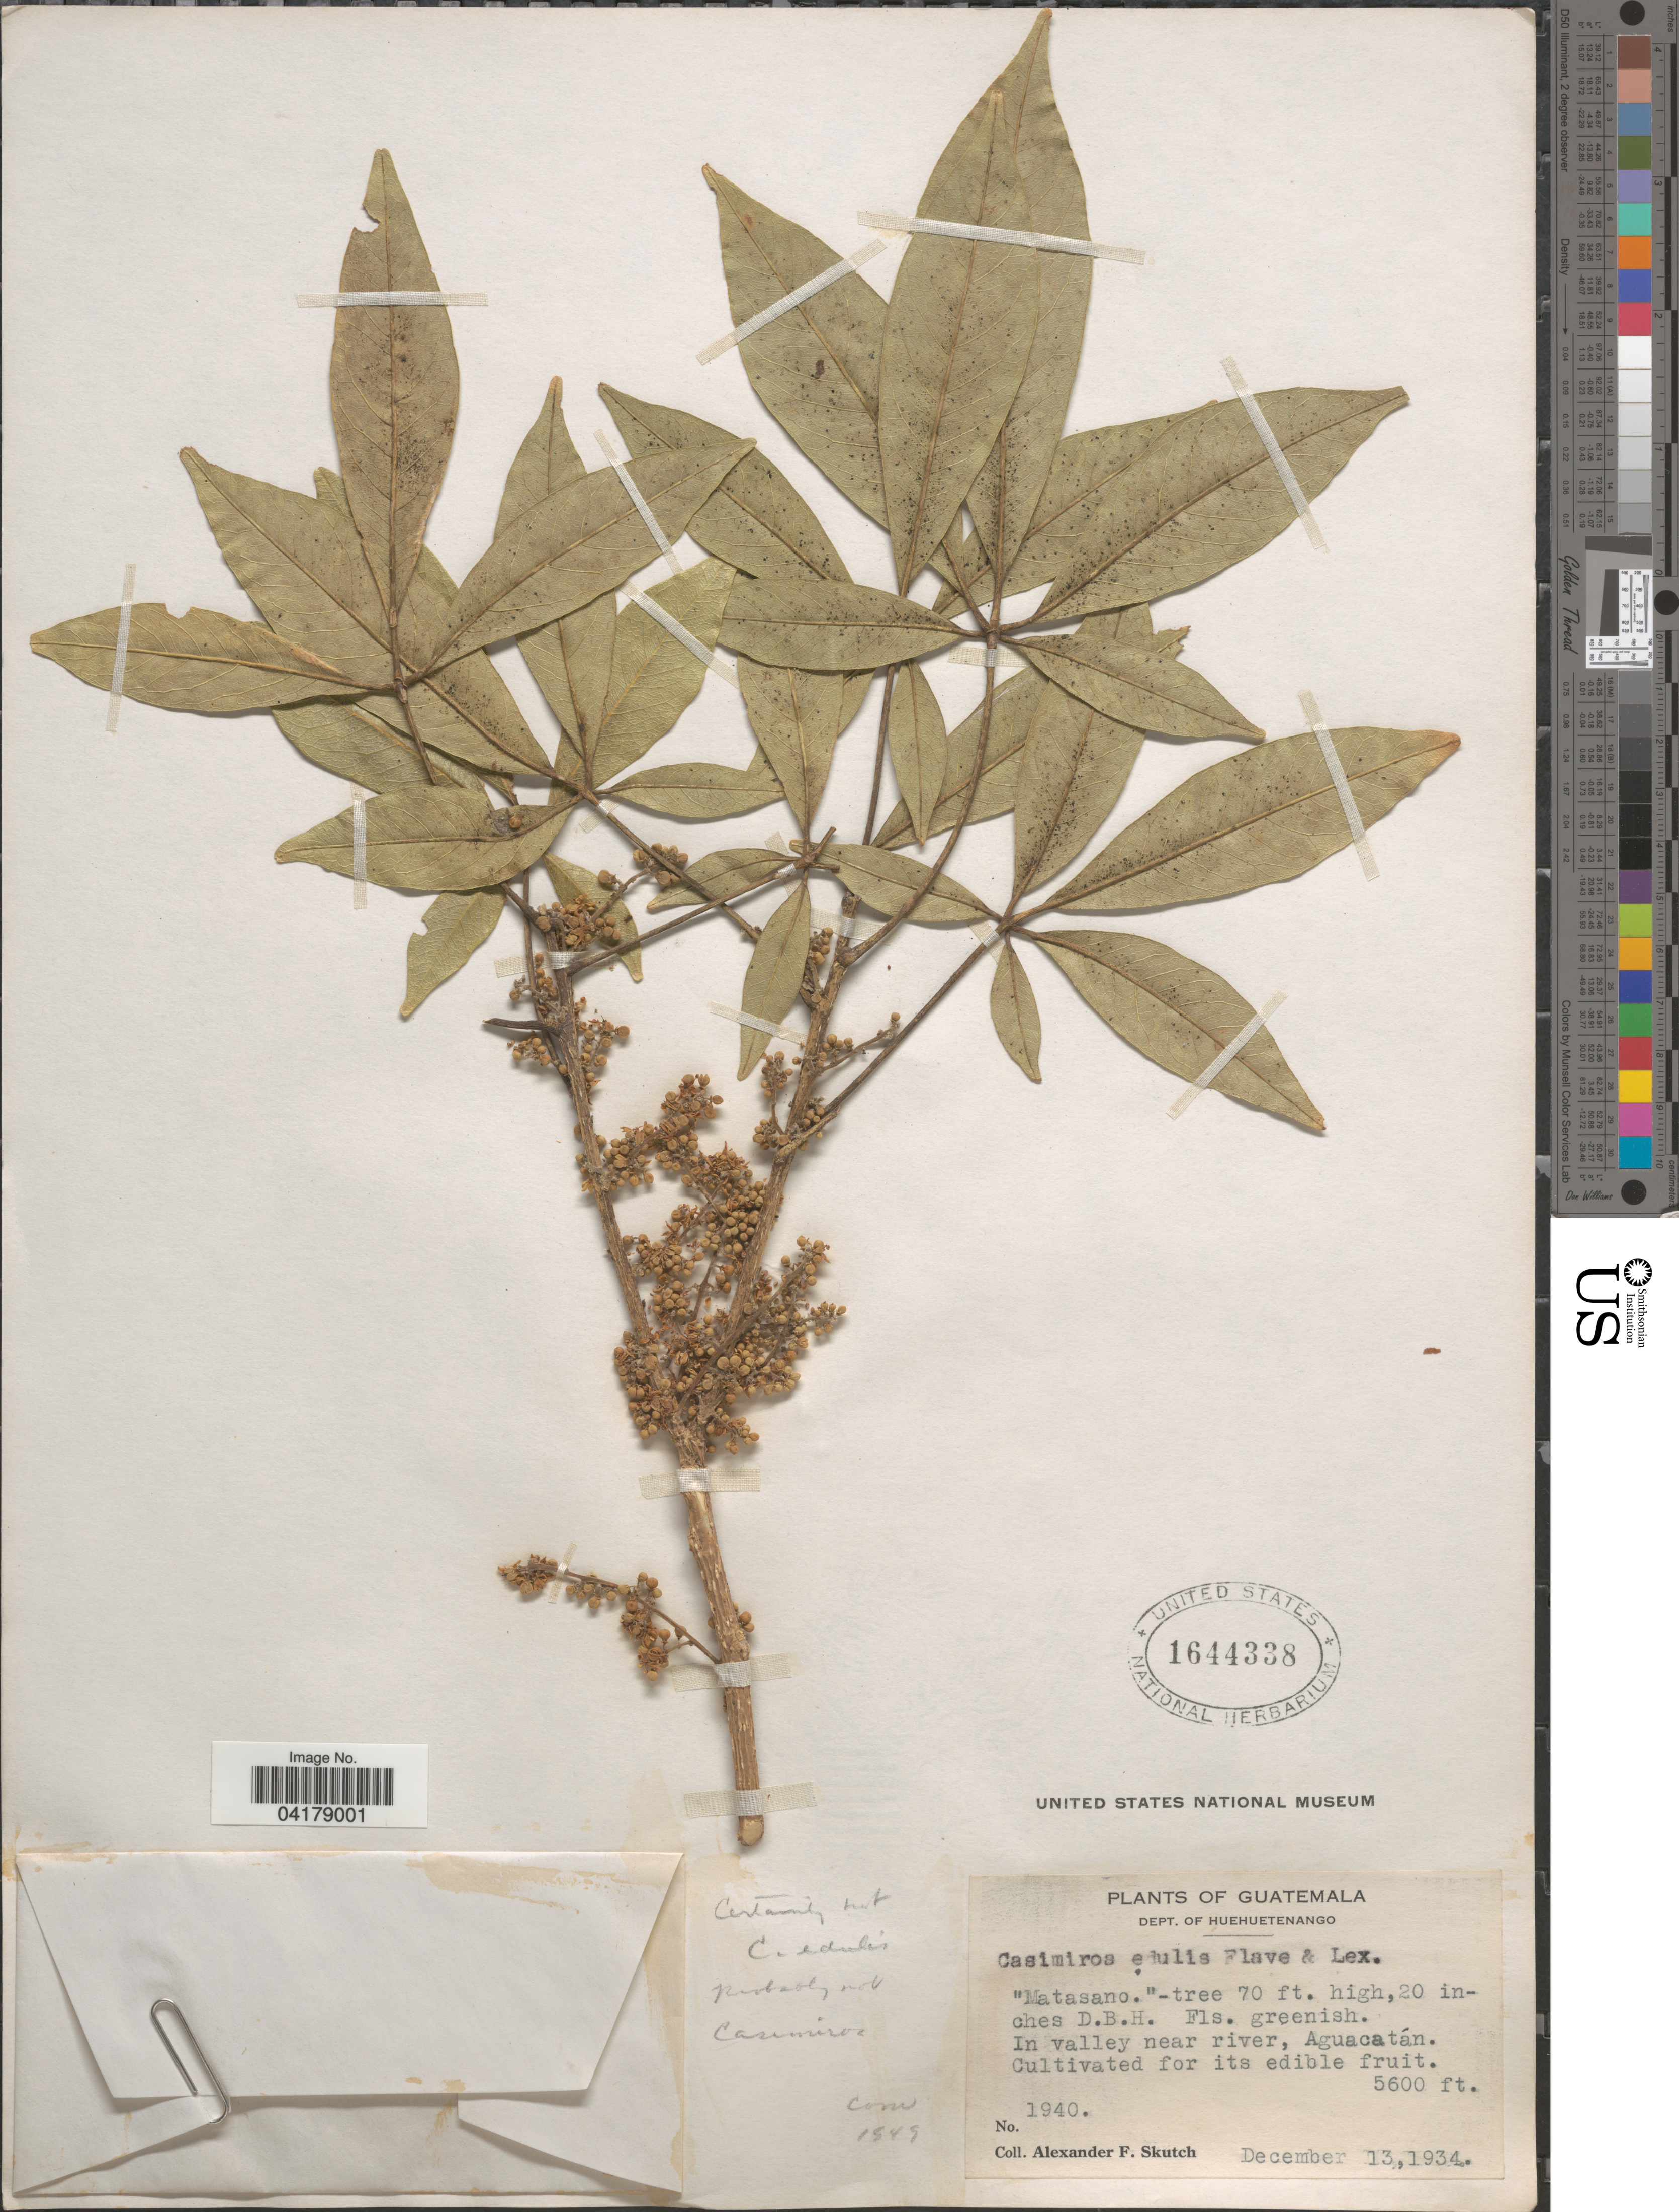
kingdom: Plantae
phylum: Tracheophyta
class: Magnoliopsida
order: Sapindales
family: Rutaceae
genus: Casimiroa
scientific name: Casimiroa edulis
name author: La Llave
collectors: A. F. Skutch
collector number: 1940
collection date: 1934-12-13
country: Guatemala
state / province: Huehuetenango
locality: Dept. of Huehuetenango. In valley near river, Aguacatán.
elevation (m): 1707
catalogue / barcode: US 1644338